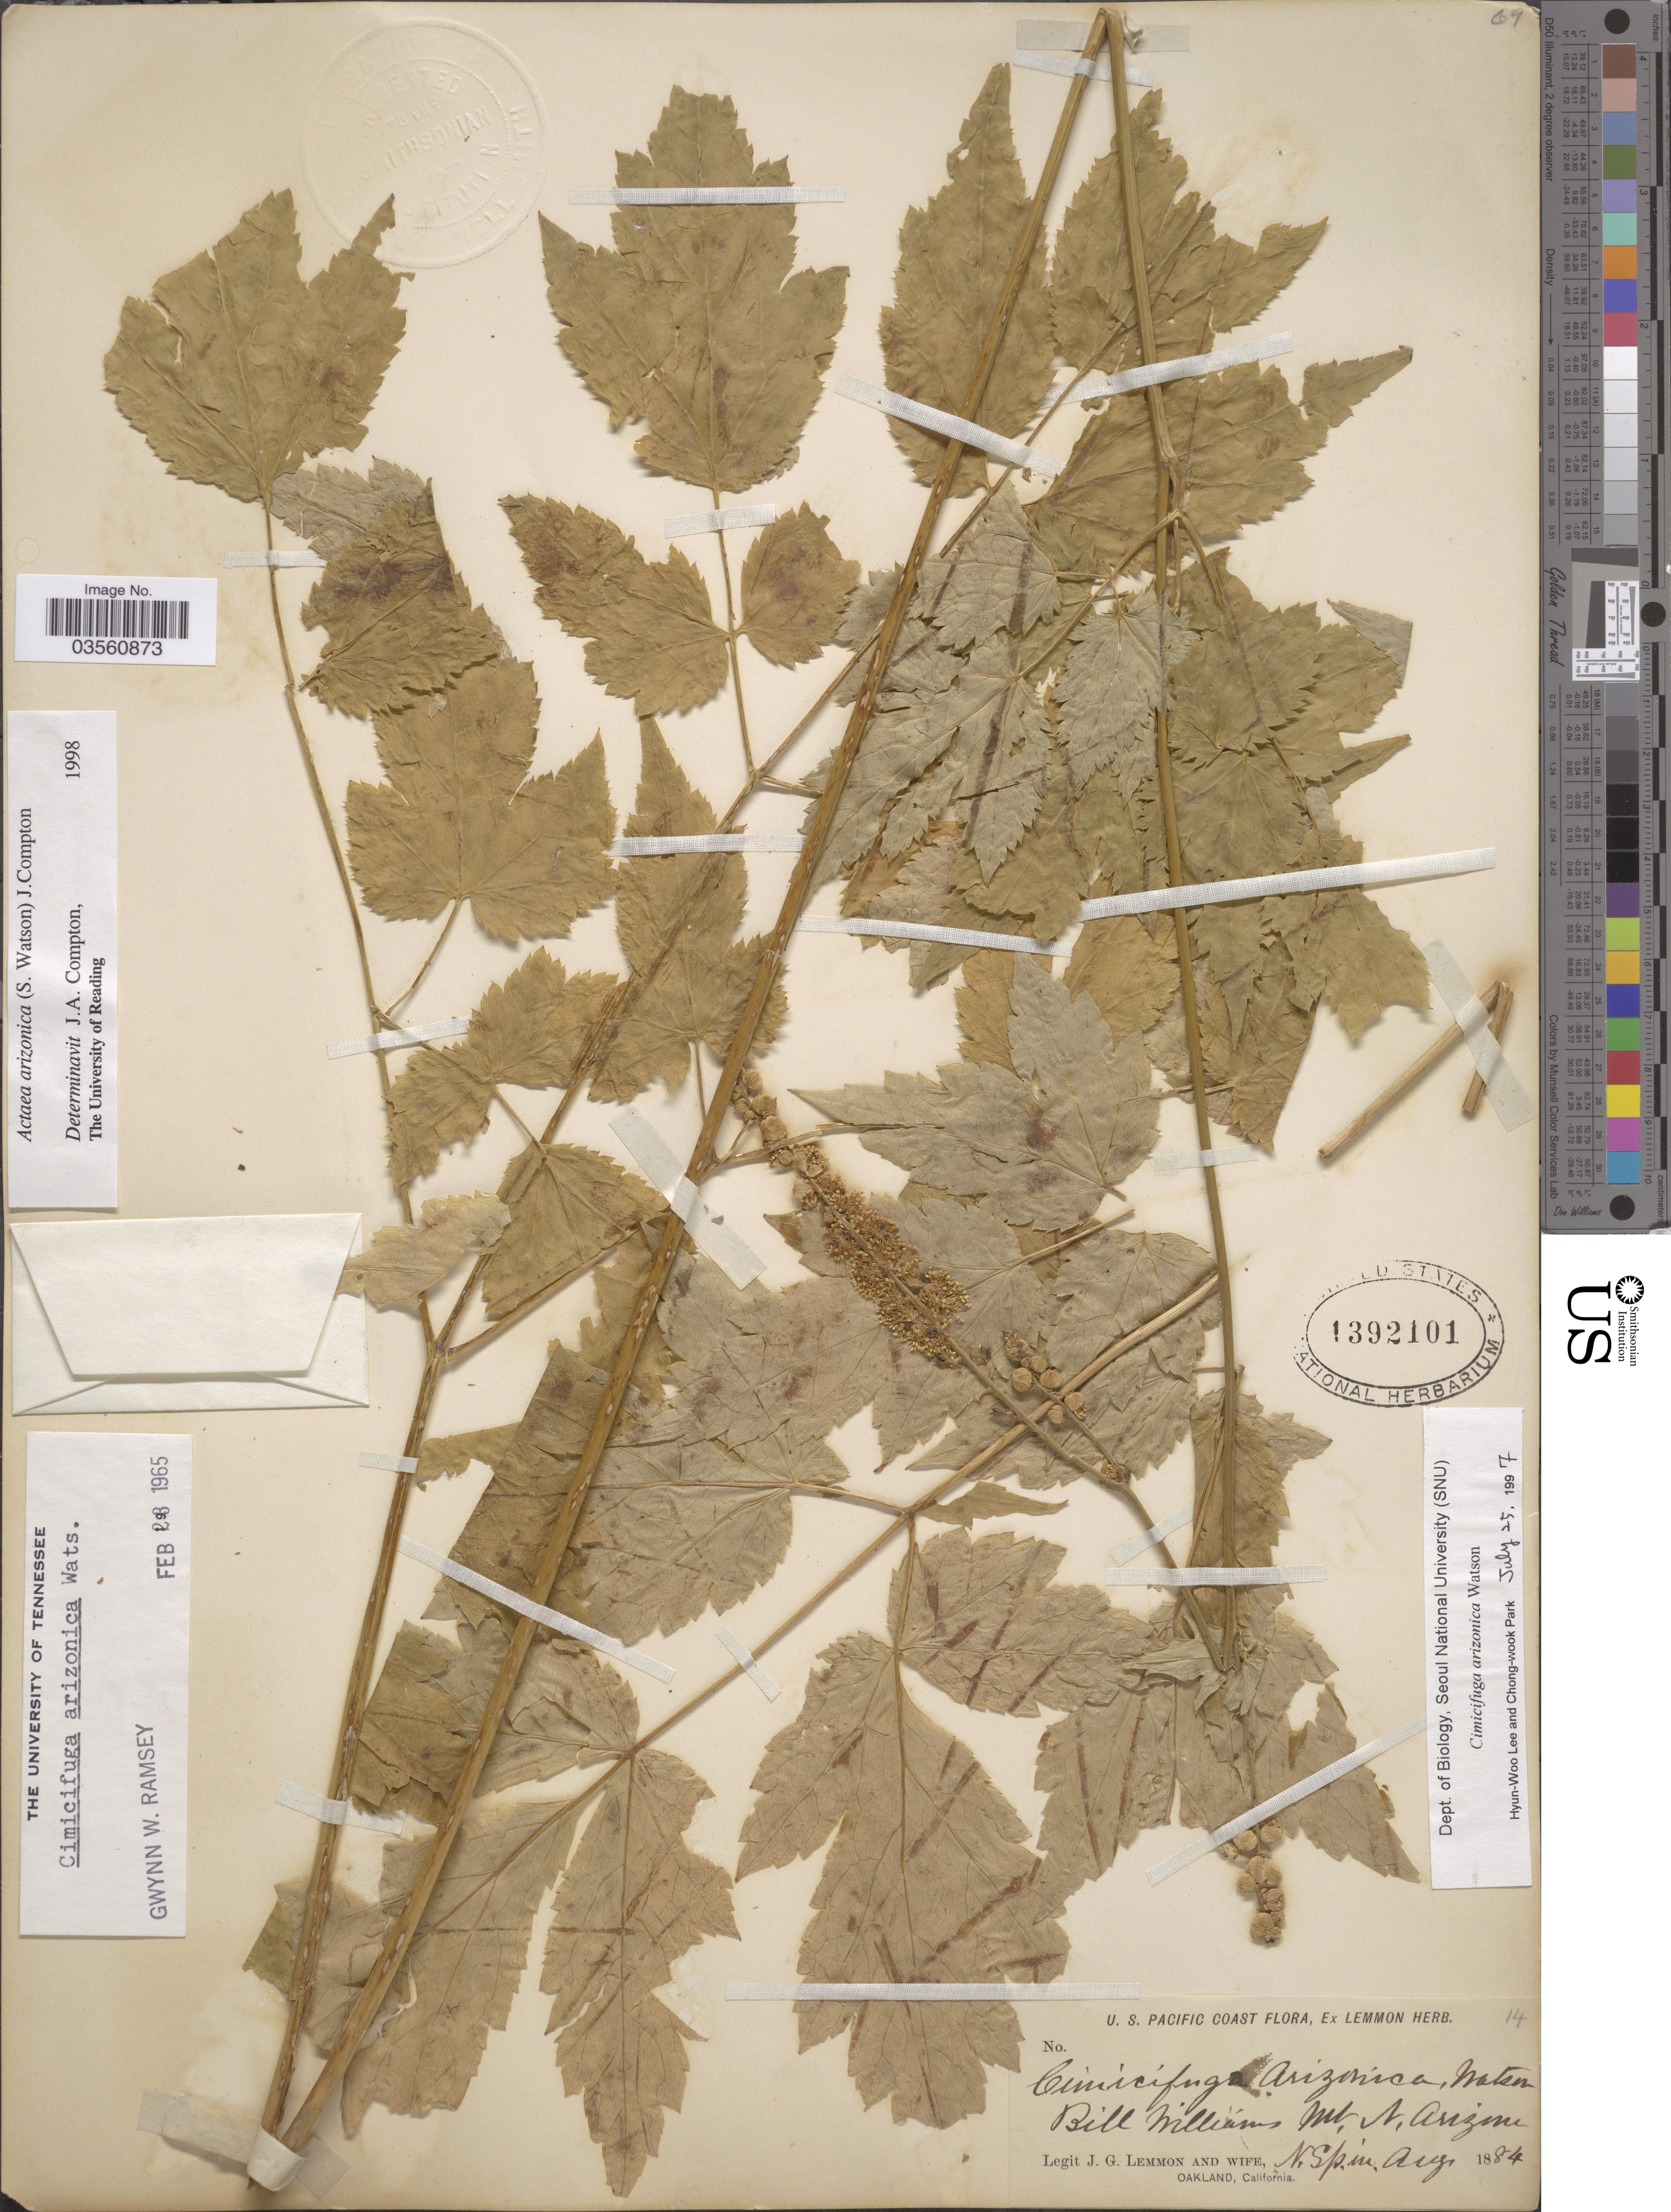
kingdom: Plantae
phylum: Tracheophyta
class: Magnoliopsida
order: Ranunculales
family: Ranunculaceae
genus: Actaea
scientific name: Actaea arizonica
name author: (S. Watson) J. Compton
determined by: Compton, J. A.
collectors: J. Lemmon & Mrs. J. G. Lemmon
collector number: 14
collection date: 1884-08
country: United States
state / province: Arizona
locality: U. S. Pacific Coast. Bill Williams Mt. N. Arizona.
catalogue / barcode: US 1392101